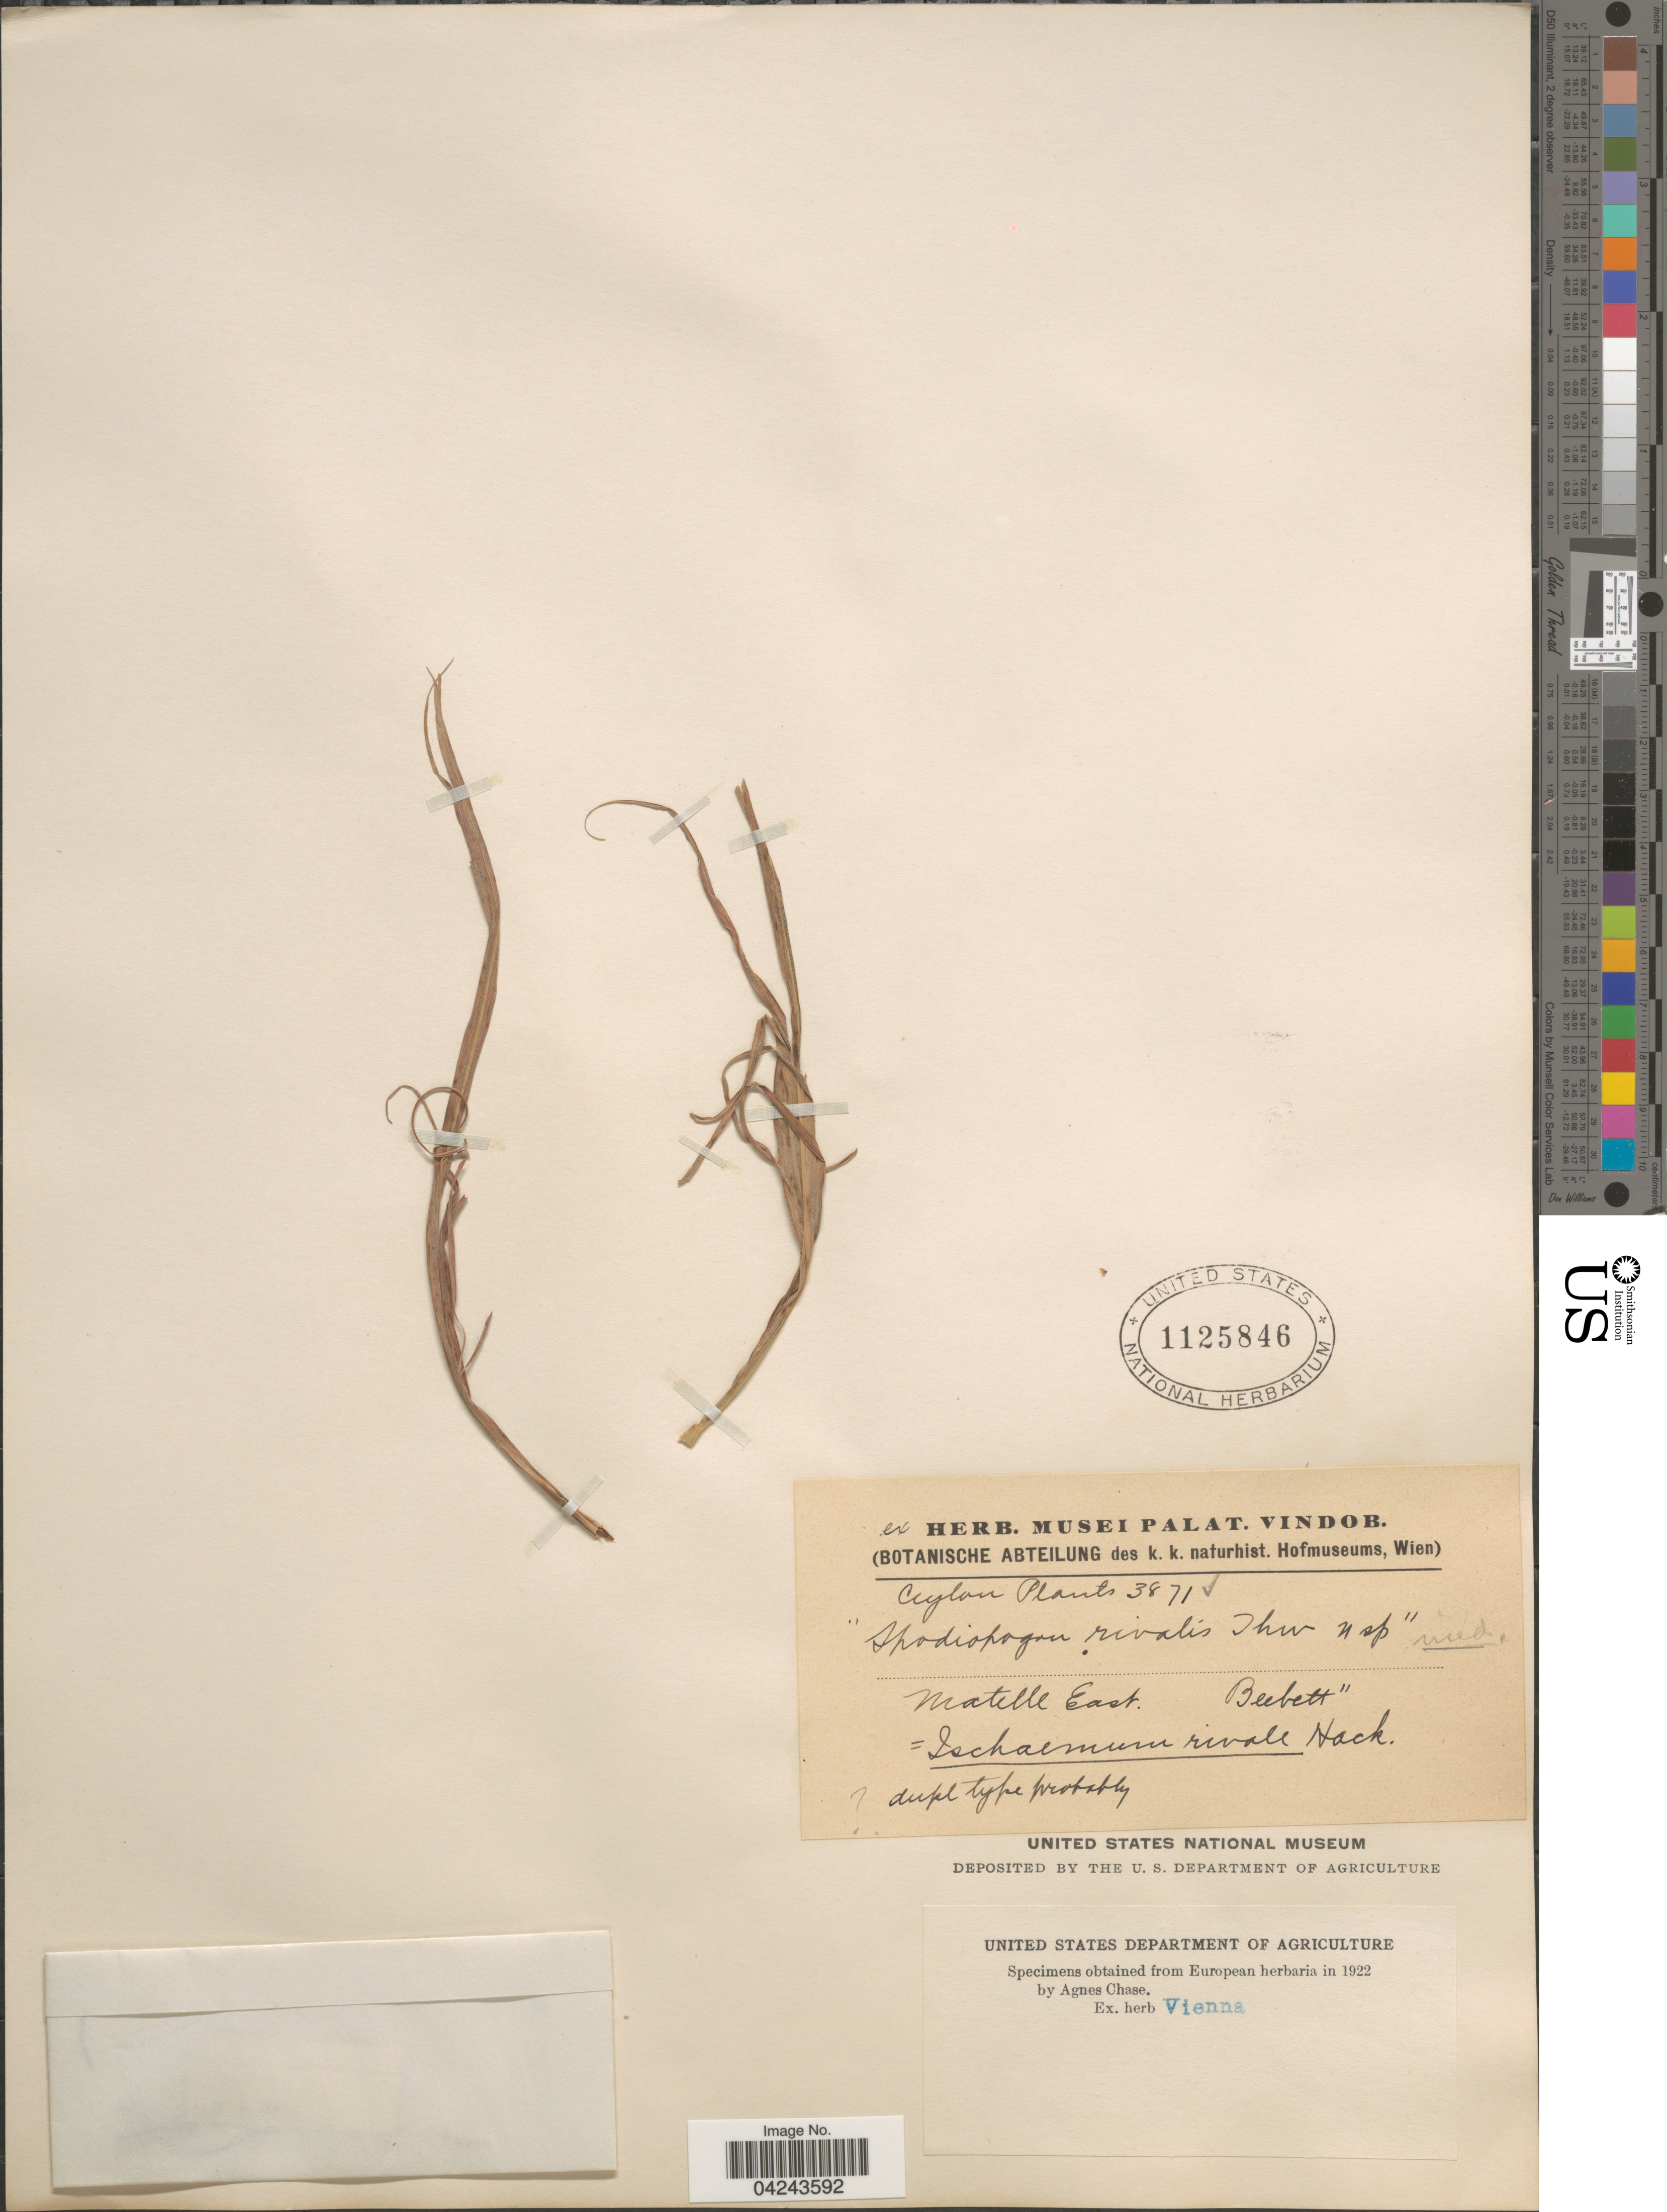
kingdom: Plantae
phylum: Tracheophyta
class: Liliopsida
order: Poales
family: Poaceae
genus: Ischaemum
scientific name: Ischaemum polystachyum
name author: J. Presl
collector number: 3871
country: Sri Lanka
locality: Ceylon. Matelle East.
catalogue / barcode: US 1125846